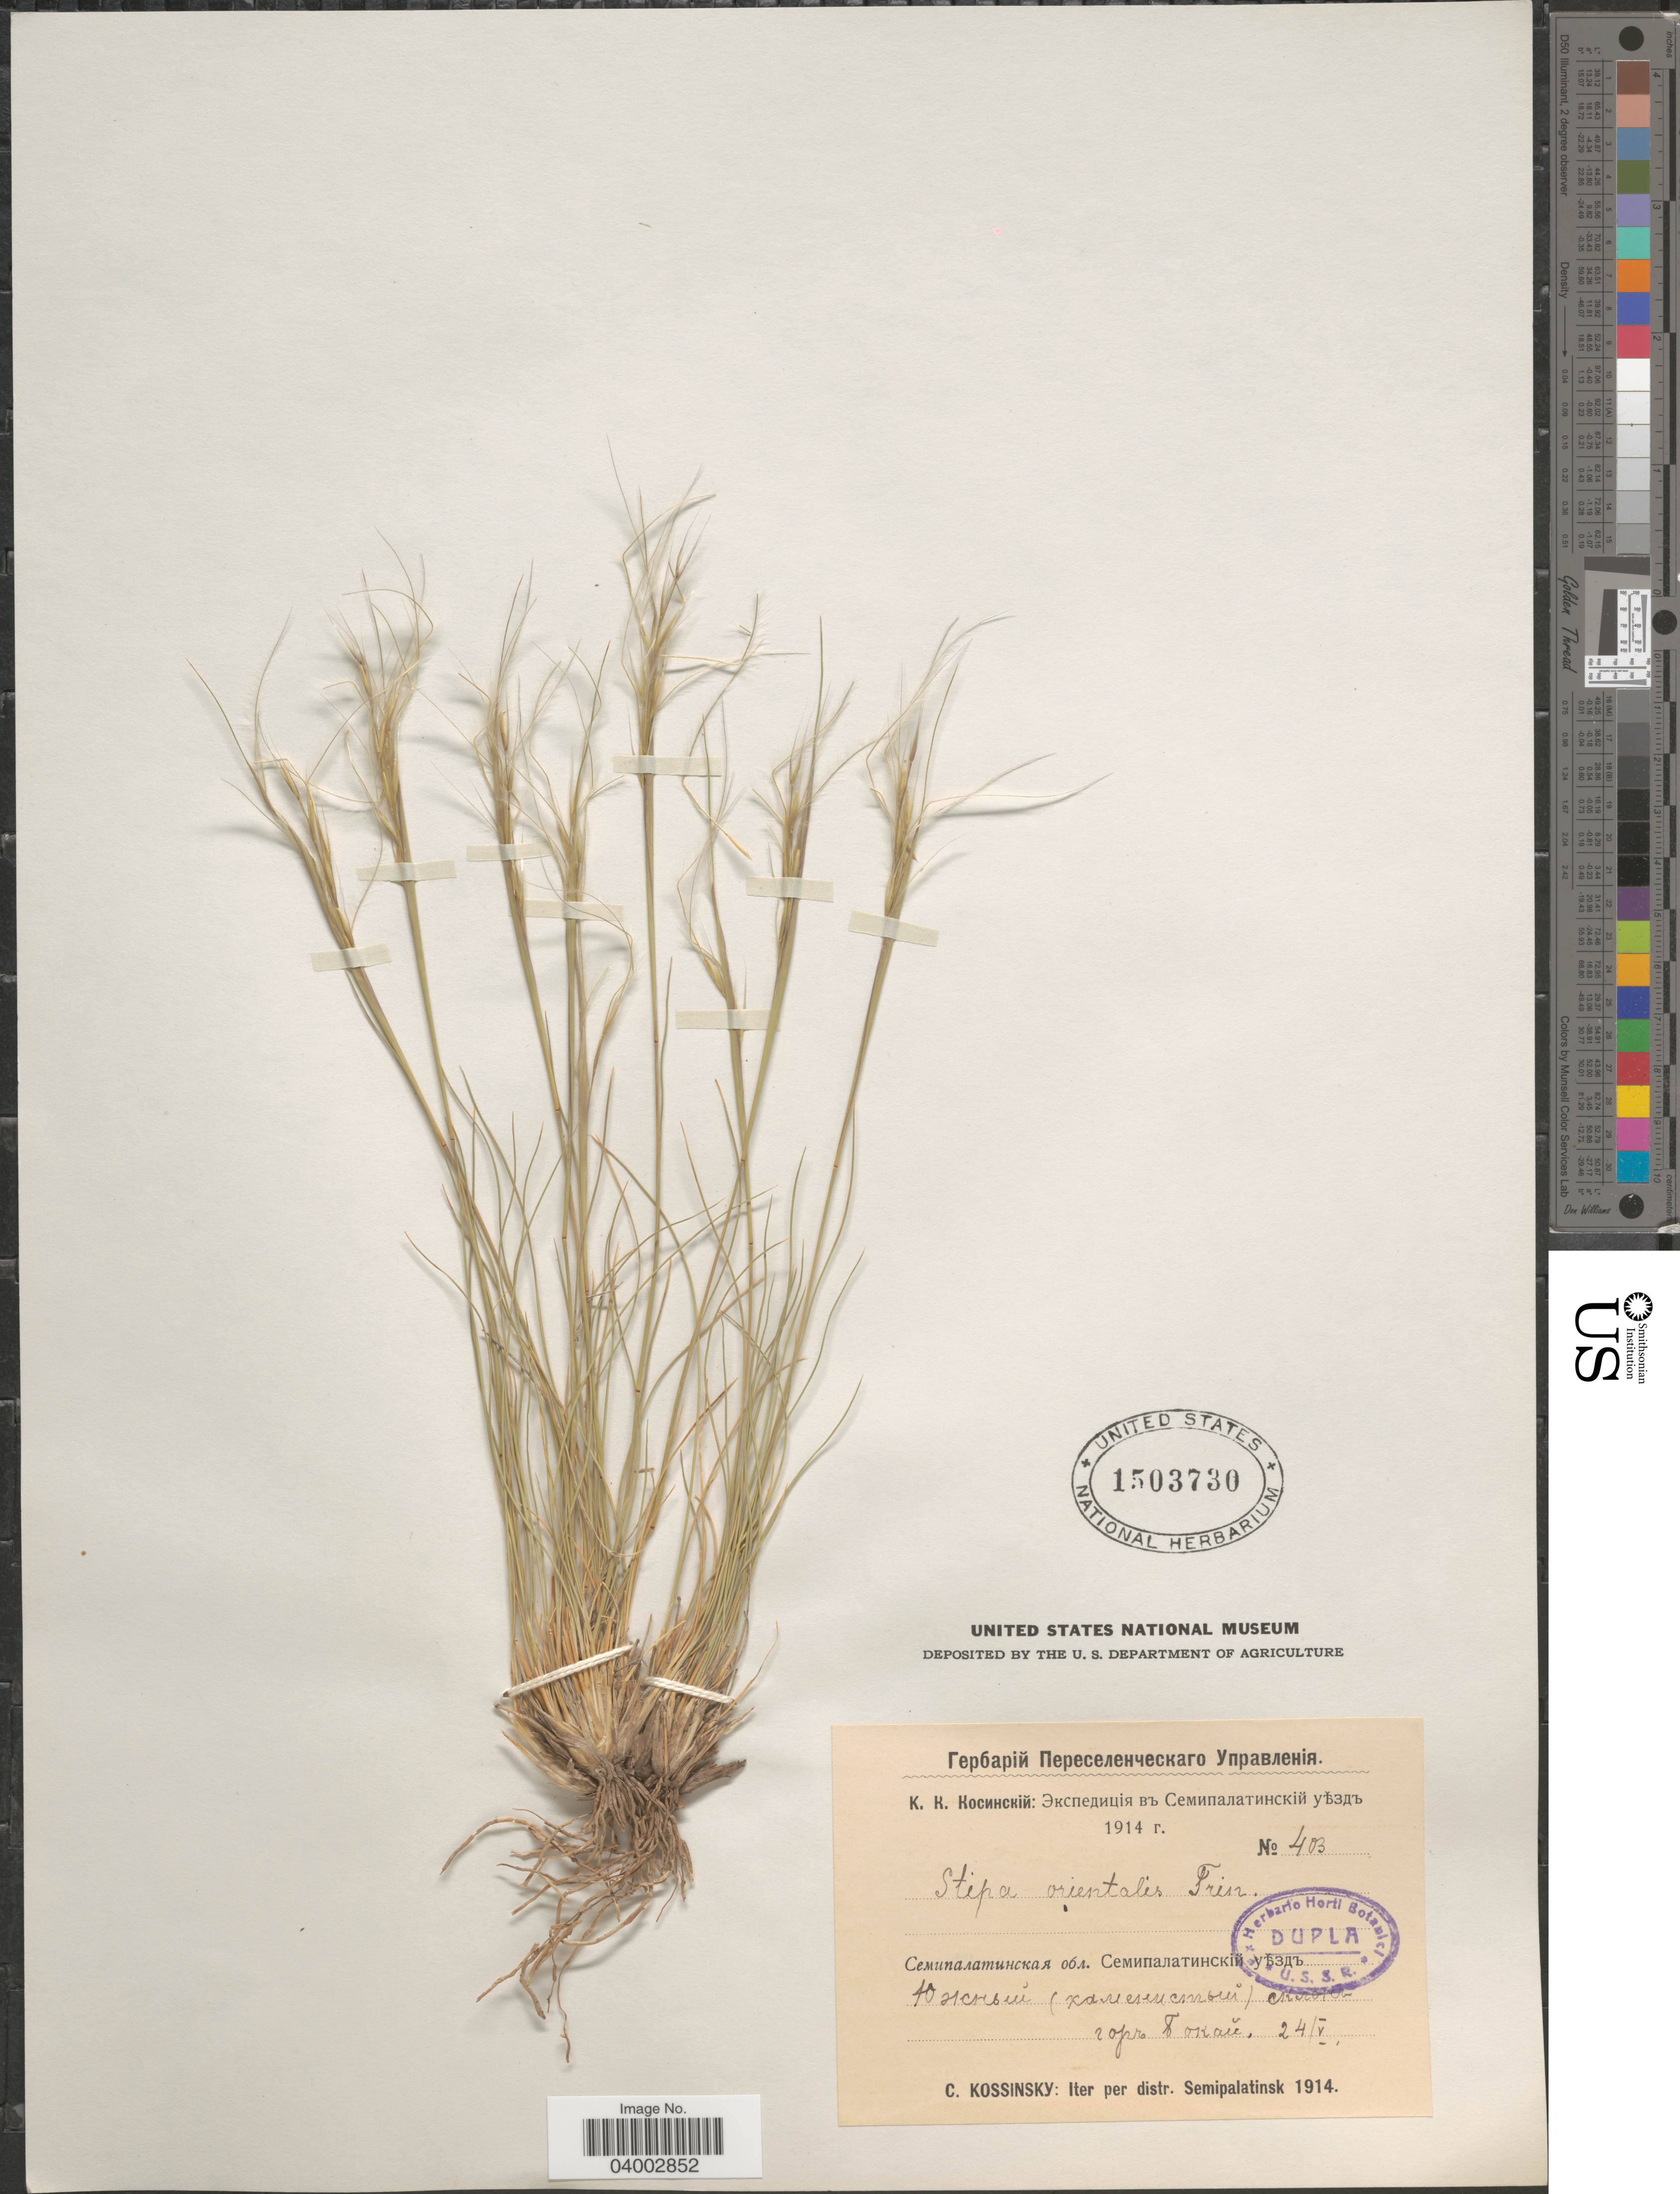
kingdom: Plantae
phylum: Tracheophyta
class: Liliopsida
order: Poales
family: Poaceae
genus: Stipa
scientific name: Stipa orientalis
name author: Trin.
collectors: C. Kossinsky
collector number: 403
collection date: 1914-05-24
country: Kazakhstan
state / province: East Kazakhstan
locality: X. Iter per distr. Semipalatinsk.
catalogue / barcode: US 1503730